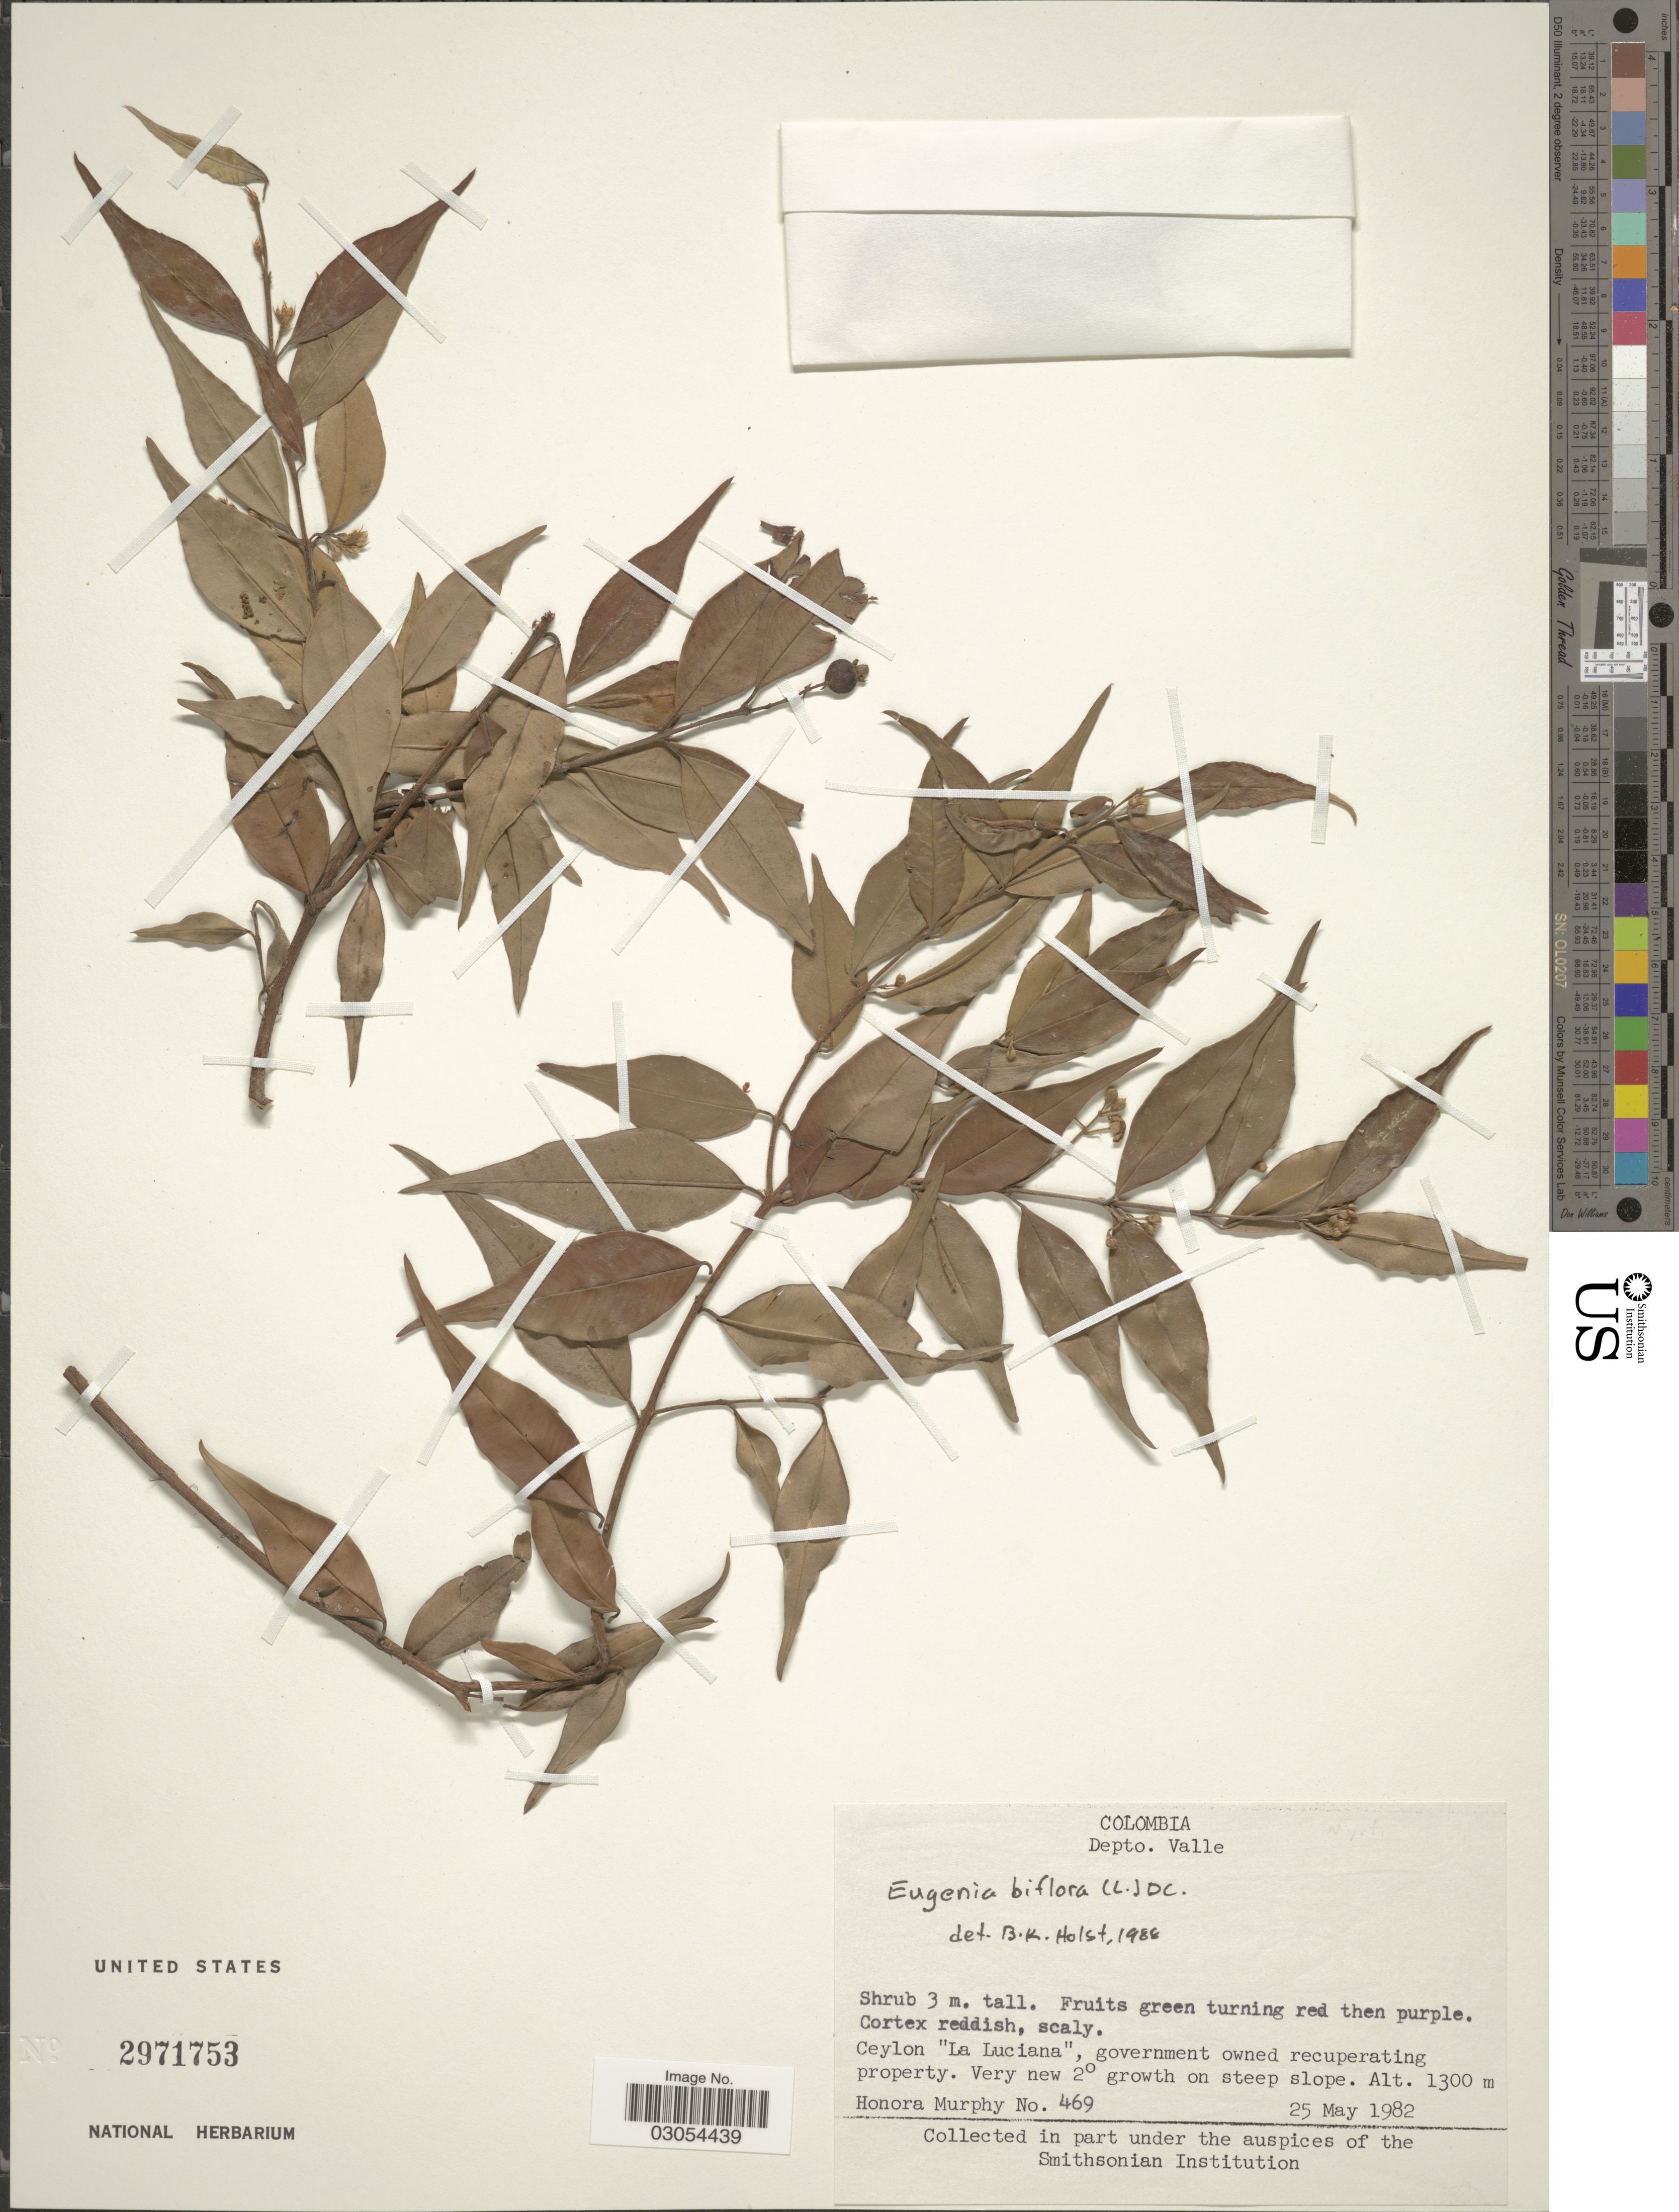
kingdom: Plantae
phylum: Tracheophyta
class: Magnoliopsida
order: Myrtales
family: Myrtaceae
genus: Eugenia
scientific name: Eugenia biflora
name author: (L.) DC.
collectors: H. Murphy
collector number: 469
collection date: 1982-05-25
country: Colombia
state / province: Valle del Cauca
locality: Depto. Valle. Ceylon "La Luciana", government owned recuperating property.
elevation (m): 1300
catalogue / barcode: US 2971753